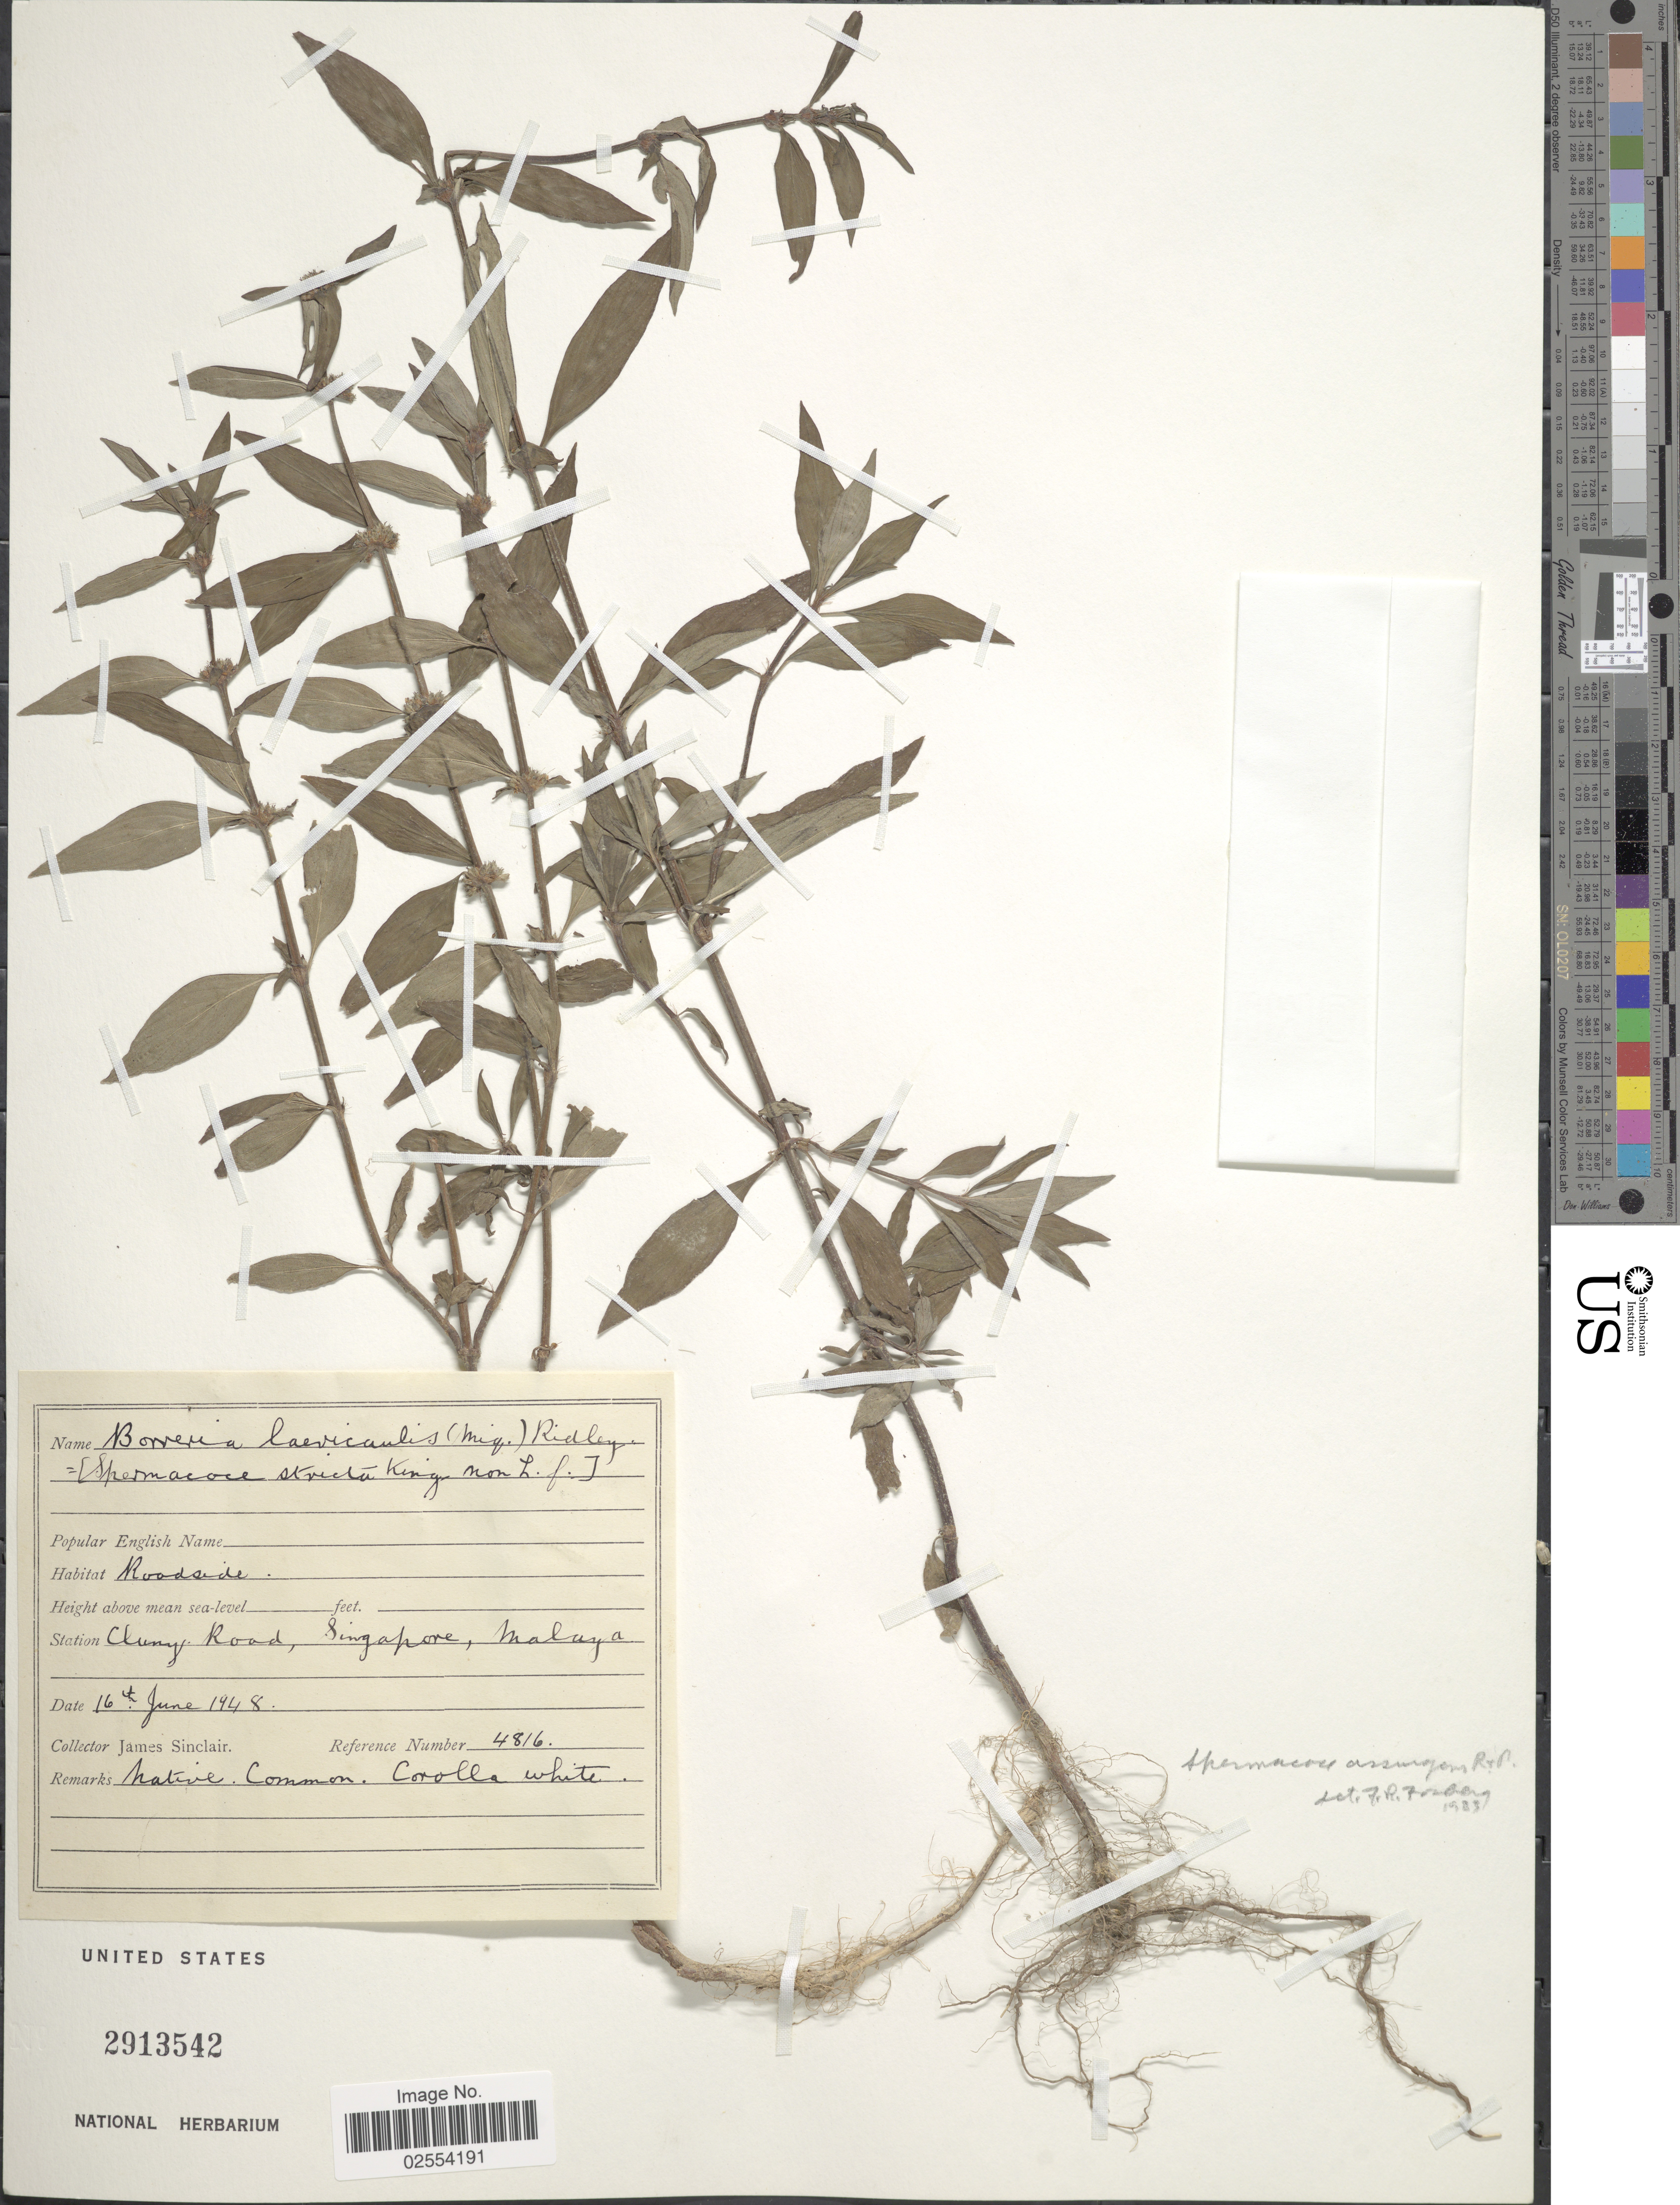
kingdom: Plantae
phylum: Tracheophyta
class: Magnoliopsida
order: Gentianales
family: Rubiaceae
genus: Spermacoce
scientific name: Spermacoce assurgens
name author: Ruiz & Pav.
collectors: J. Sinclair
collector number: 4816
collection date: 1948-06-16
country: Singapore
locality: Roadside, Clumsy Road, Malaya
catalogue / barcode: US 2913542